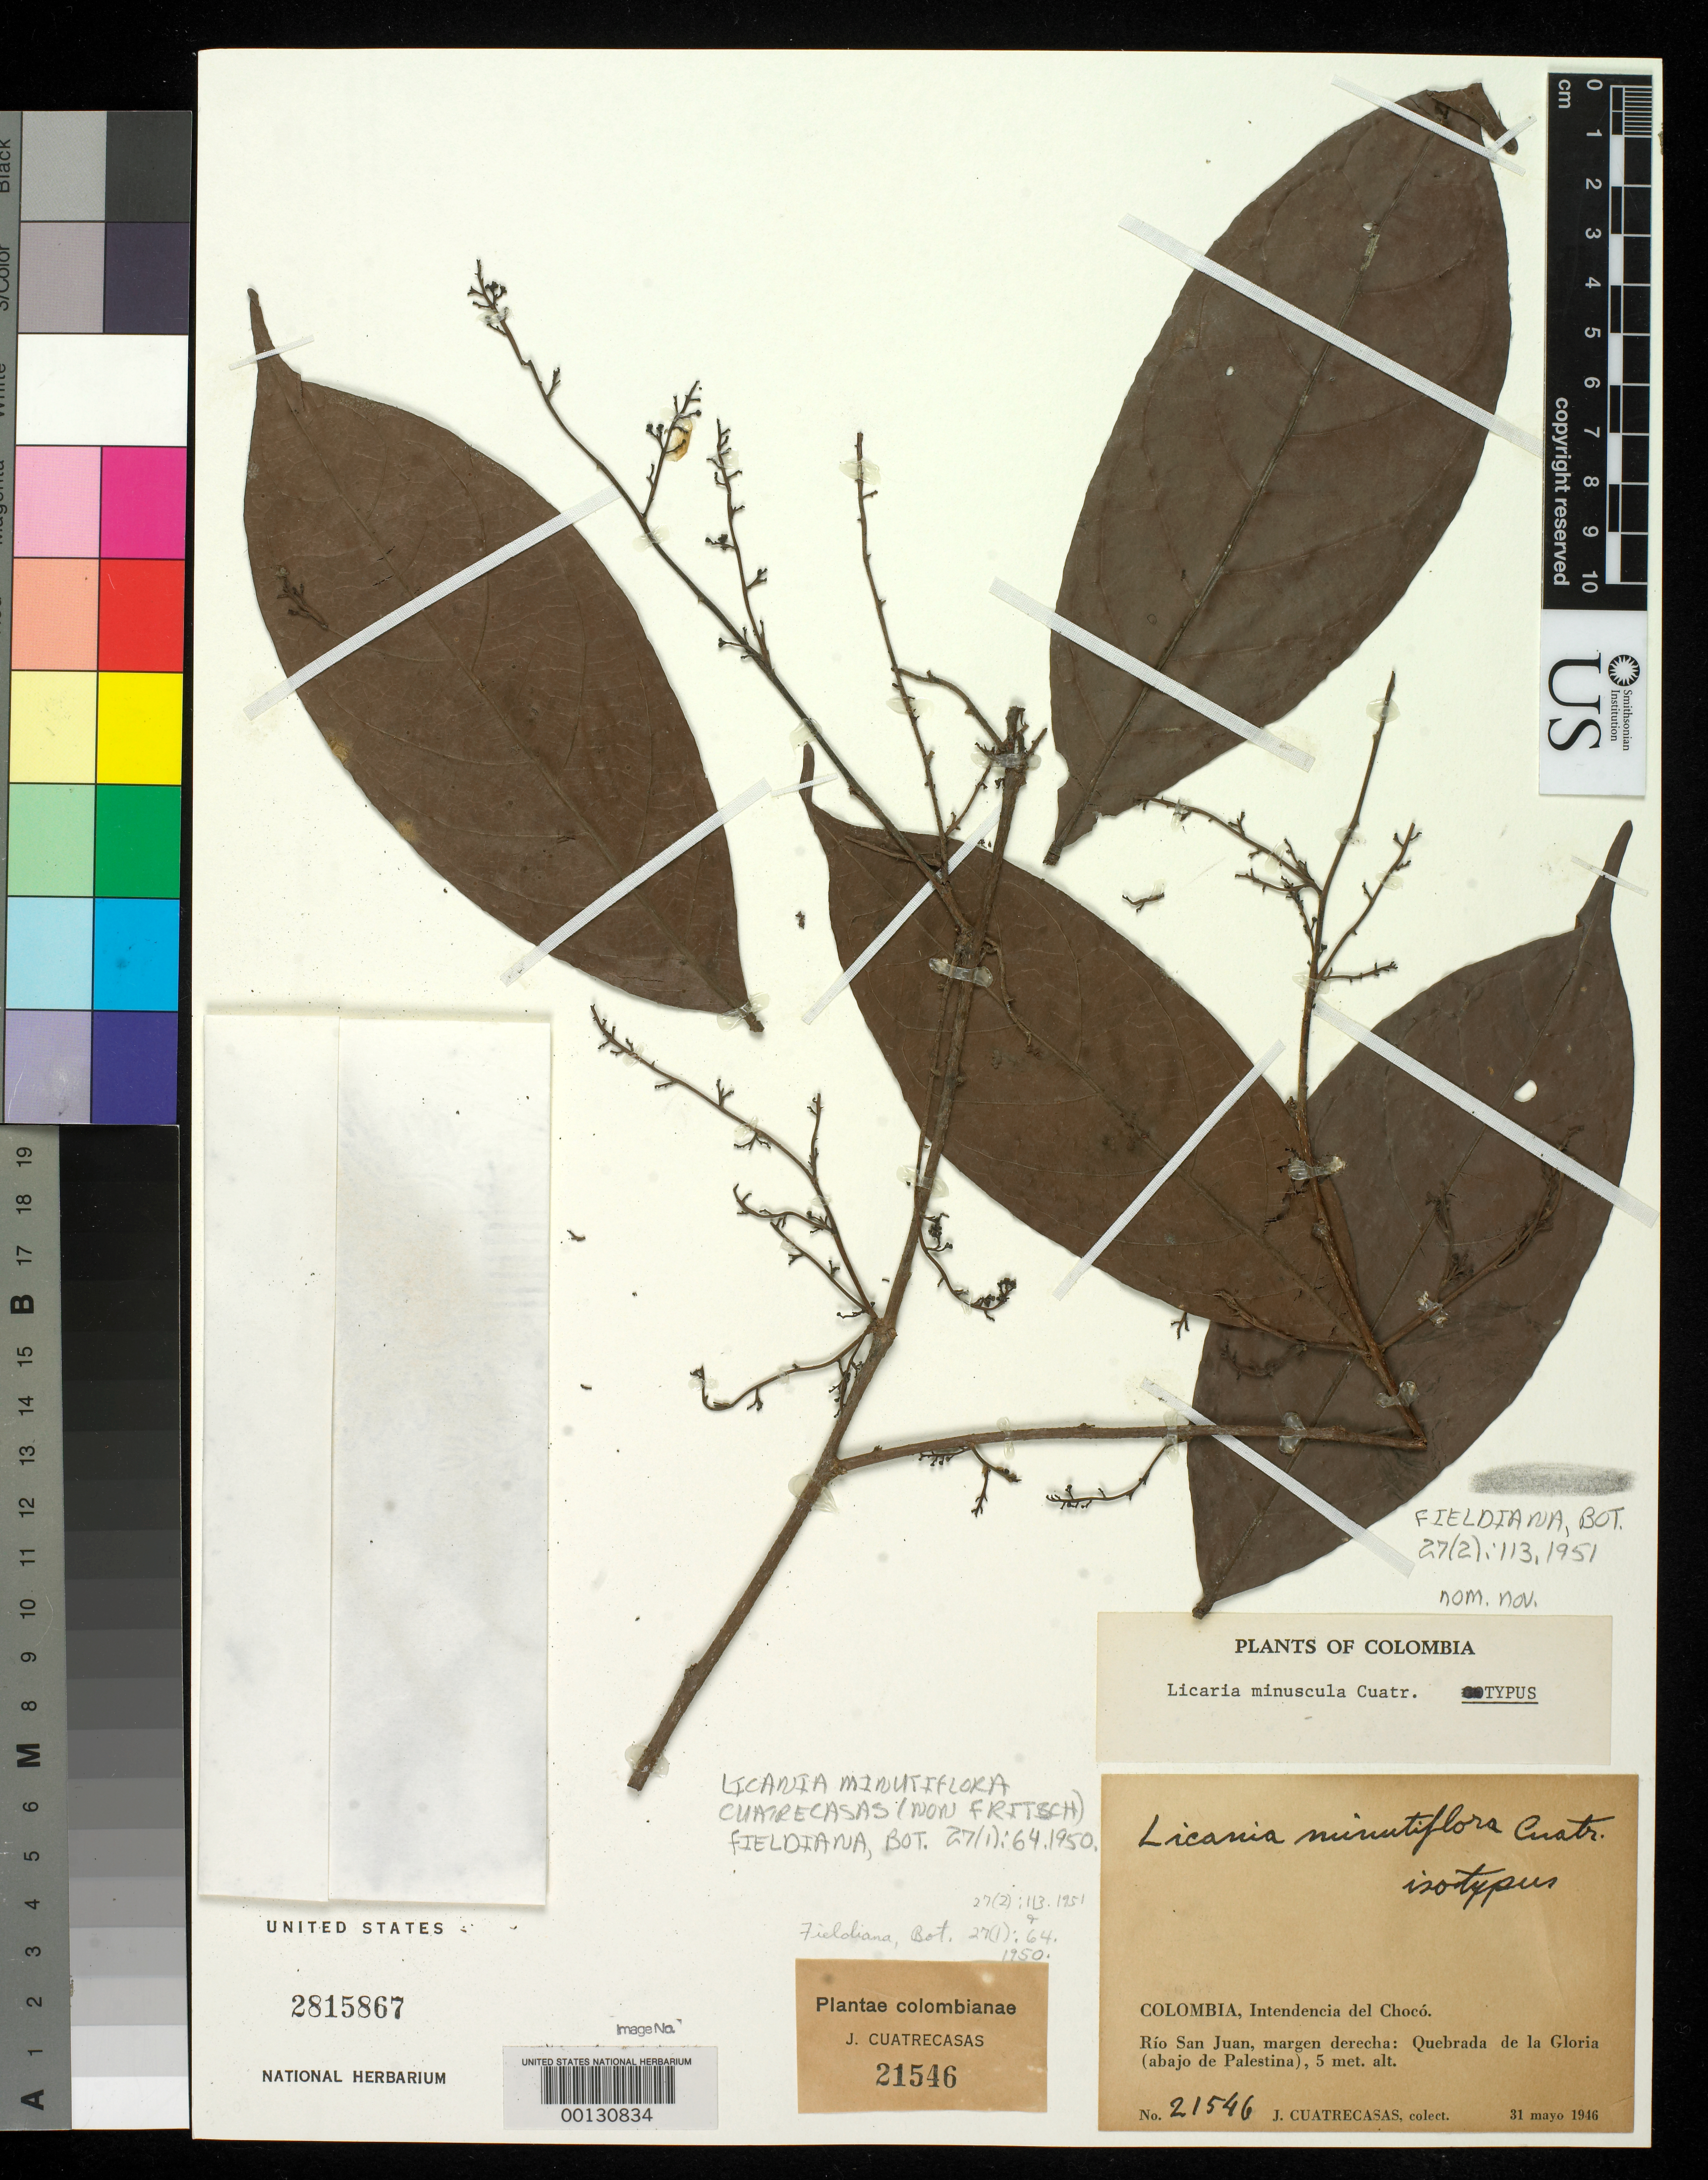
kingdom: Plantae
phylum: Tracheophyta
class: Magnoliopsida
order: Malpighiales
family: Chrysobalanaceae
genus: Licania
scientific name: Licania minutiflora Cuatrec. nom. illeg. hom.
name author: Cuatrec.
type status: Isotype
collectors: J. Cuatrecasas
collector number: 21546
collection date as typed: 31 May 1946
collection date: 1946-05-31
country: Colombia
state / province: Chocó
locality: Intendencia del Chocó, Río San Juan, margen derecha: Quebrada de la Gloria (abajo de Palestina).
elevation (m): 5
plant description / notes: Later homonym of Licania minutiflora (Sagot) Fritsch. Renamed as Licania minuscula Cuatrecasas.; Also a type of Licania minuscula Cuatrecasas.; Nom. nov. for Licania minutiflora Cuatrecasas, non L. minutiflora (Sagot) Fritsch.; Also a type of Licania minutiflora Cuatrecasas.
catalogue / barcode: US 2815867